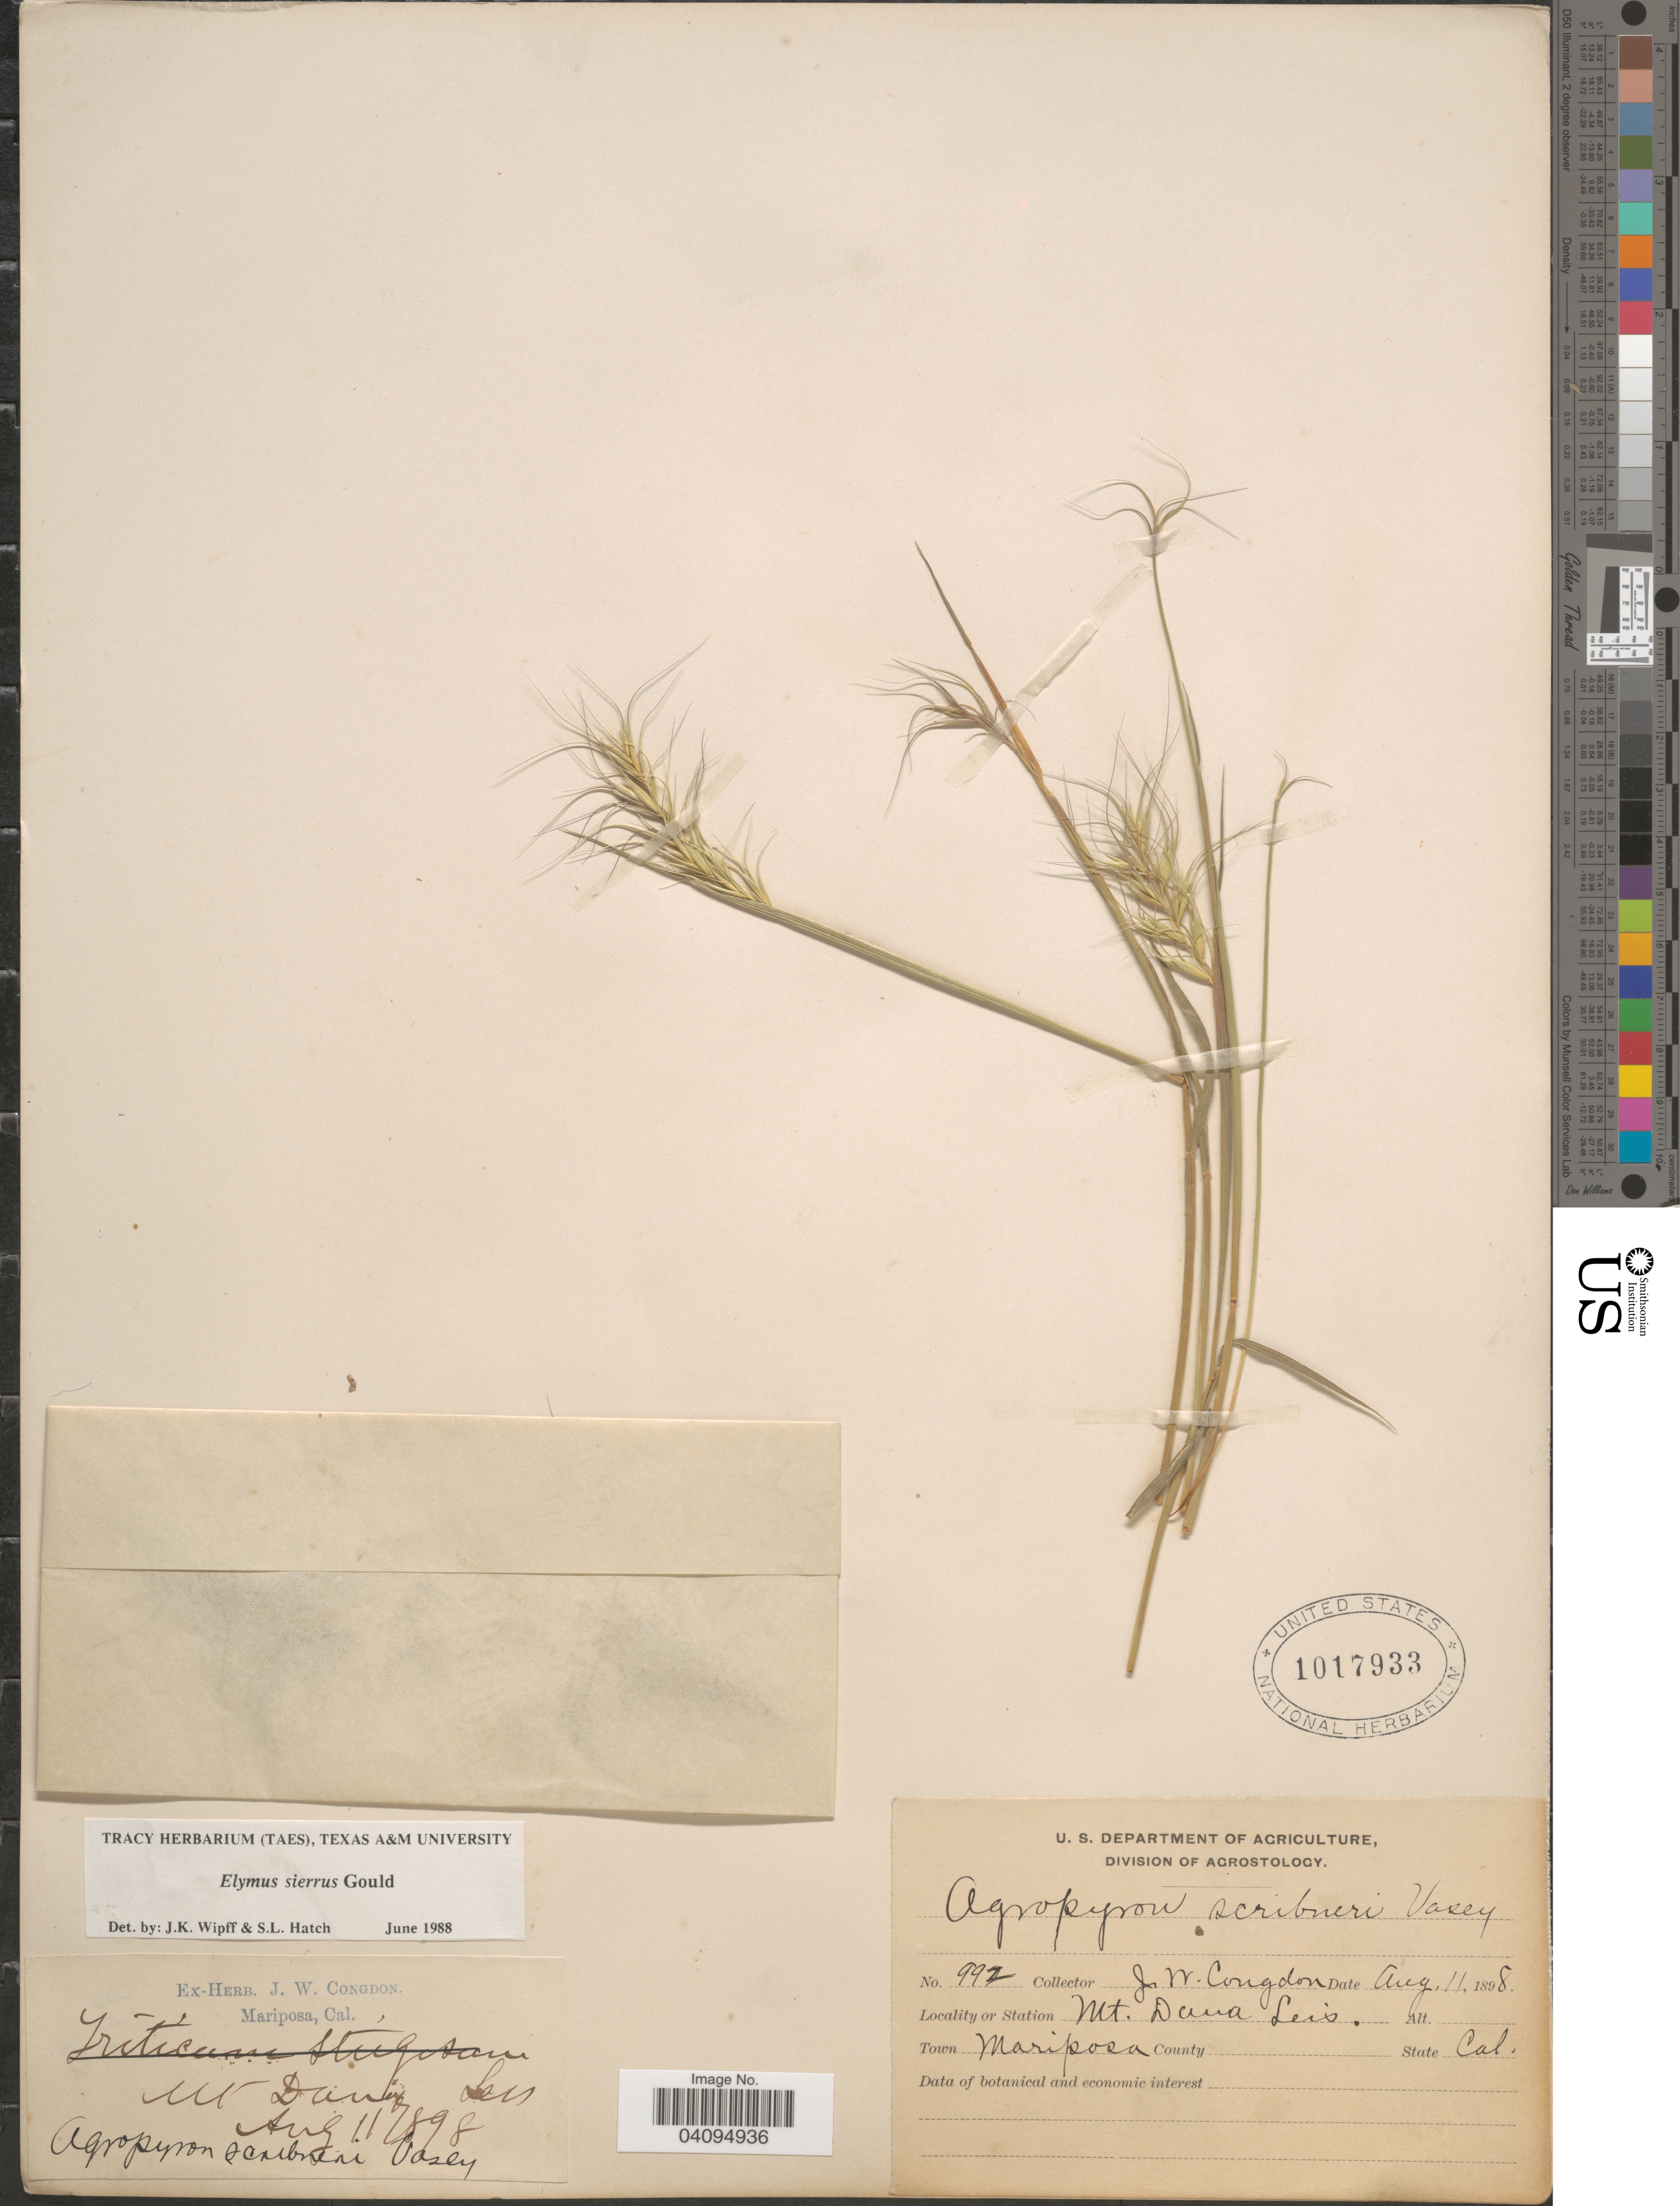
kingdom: Plantae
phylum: Tracheophyta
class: Liliopsida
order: Poales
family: Poaceae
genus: Elymus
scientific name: Elymus sierrae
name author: Gould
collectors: J. W. Congdon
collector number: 992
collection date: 1898-08-11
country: United States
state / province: California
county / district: Mariposa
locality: Mt. Dana Leis. Town Mariposa.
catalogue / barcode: US 1017933